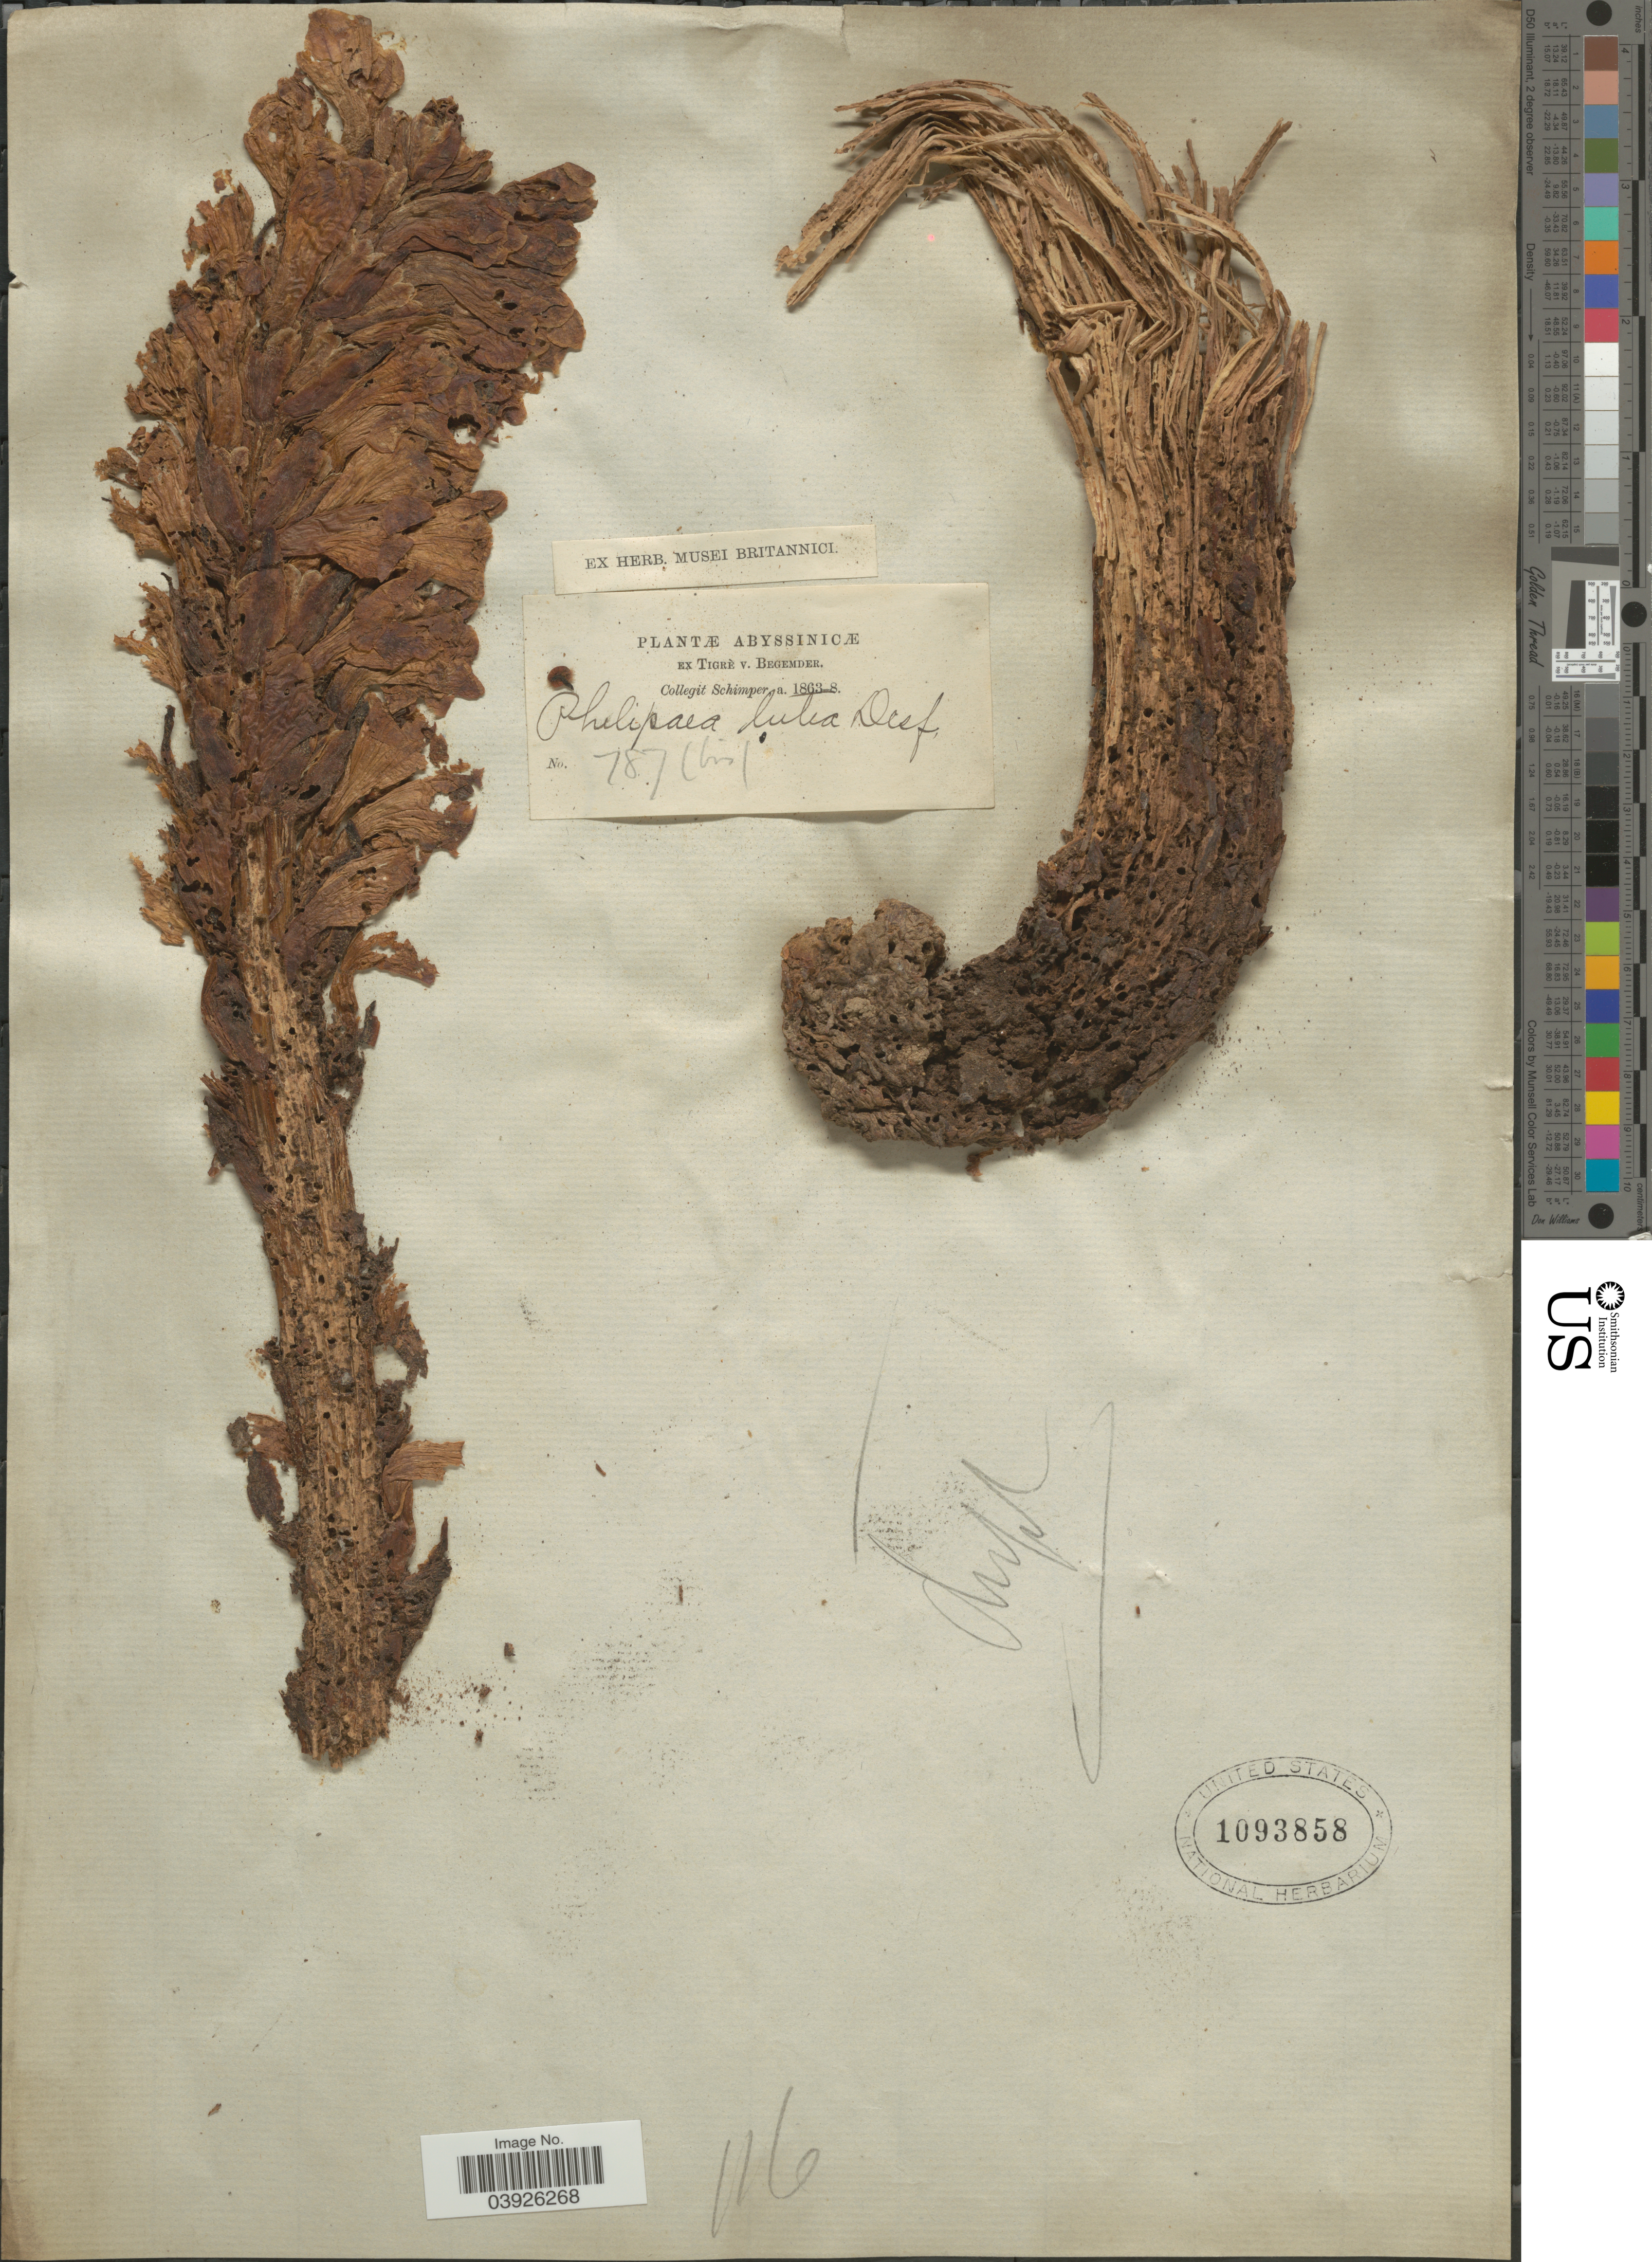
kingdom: Plantae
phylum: Tracheophyta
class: Magnoliopsida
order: Lamiales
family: Orobanchaceae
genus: Cistanche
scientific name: Cistanche lutea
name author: Wight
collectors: -. Schimper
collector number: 787 (bis)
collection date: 1863/1868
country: Ethiopia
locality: Abyssinicæ.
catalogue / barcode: US 1093858